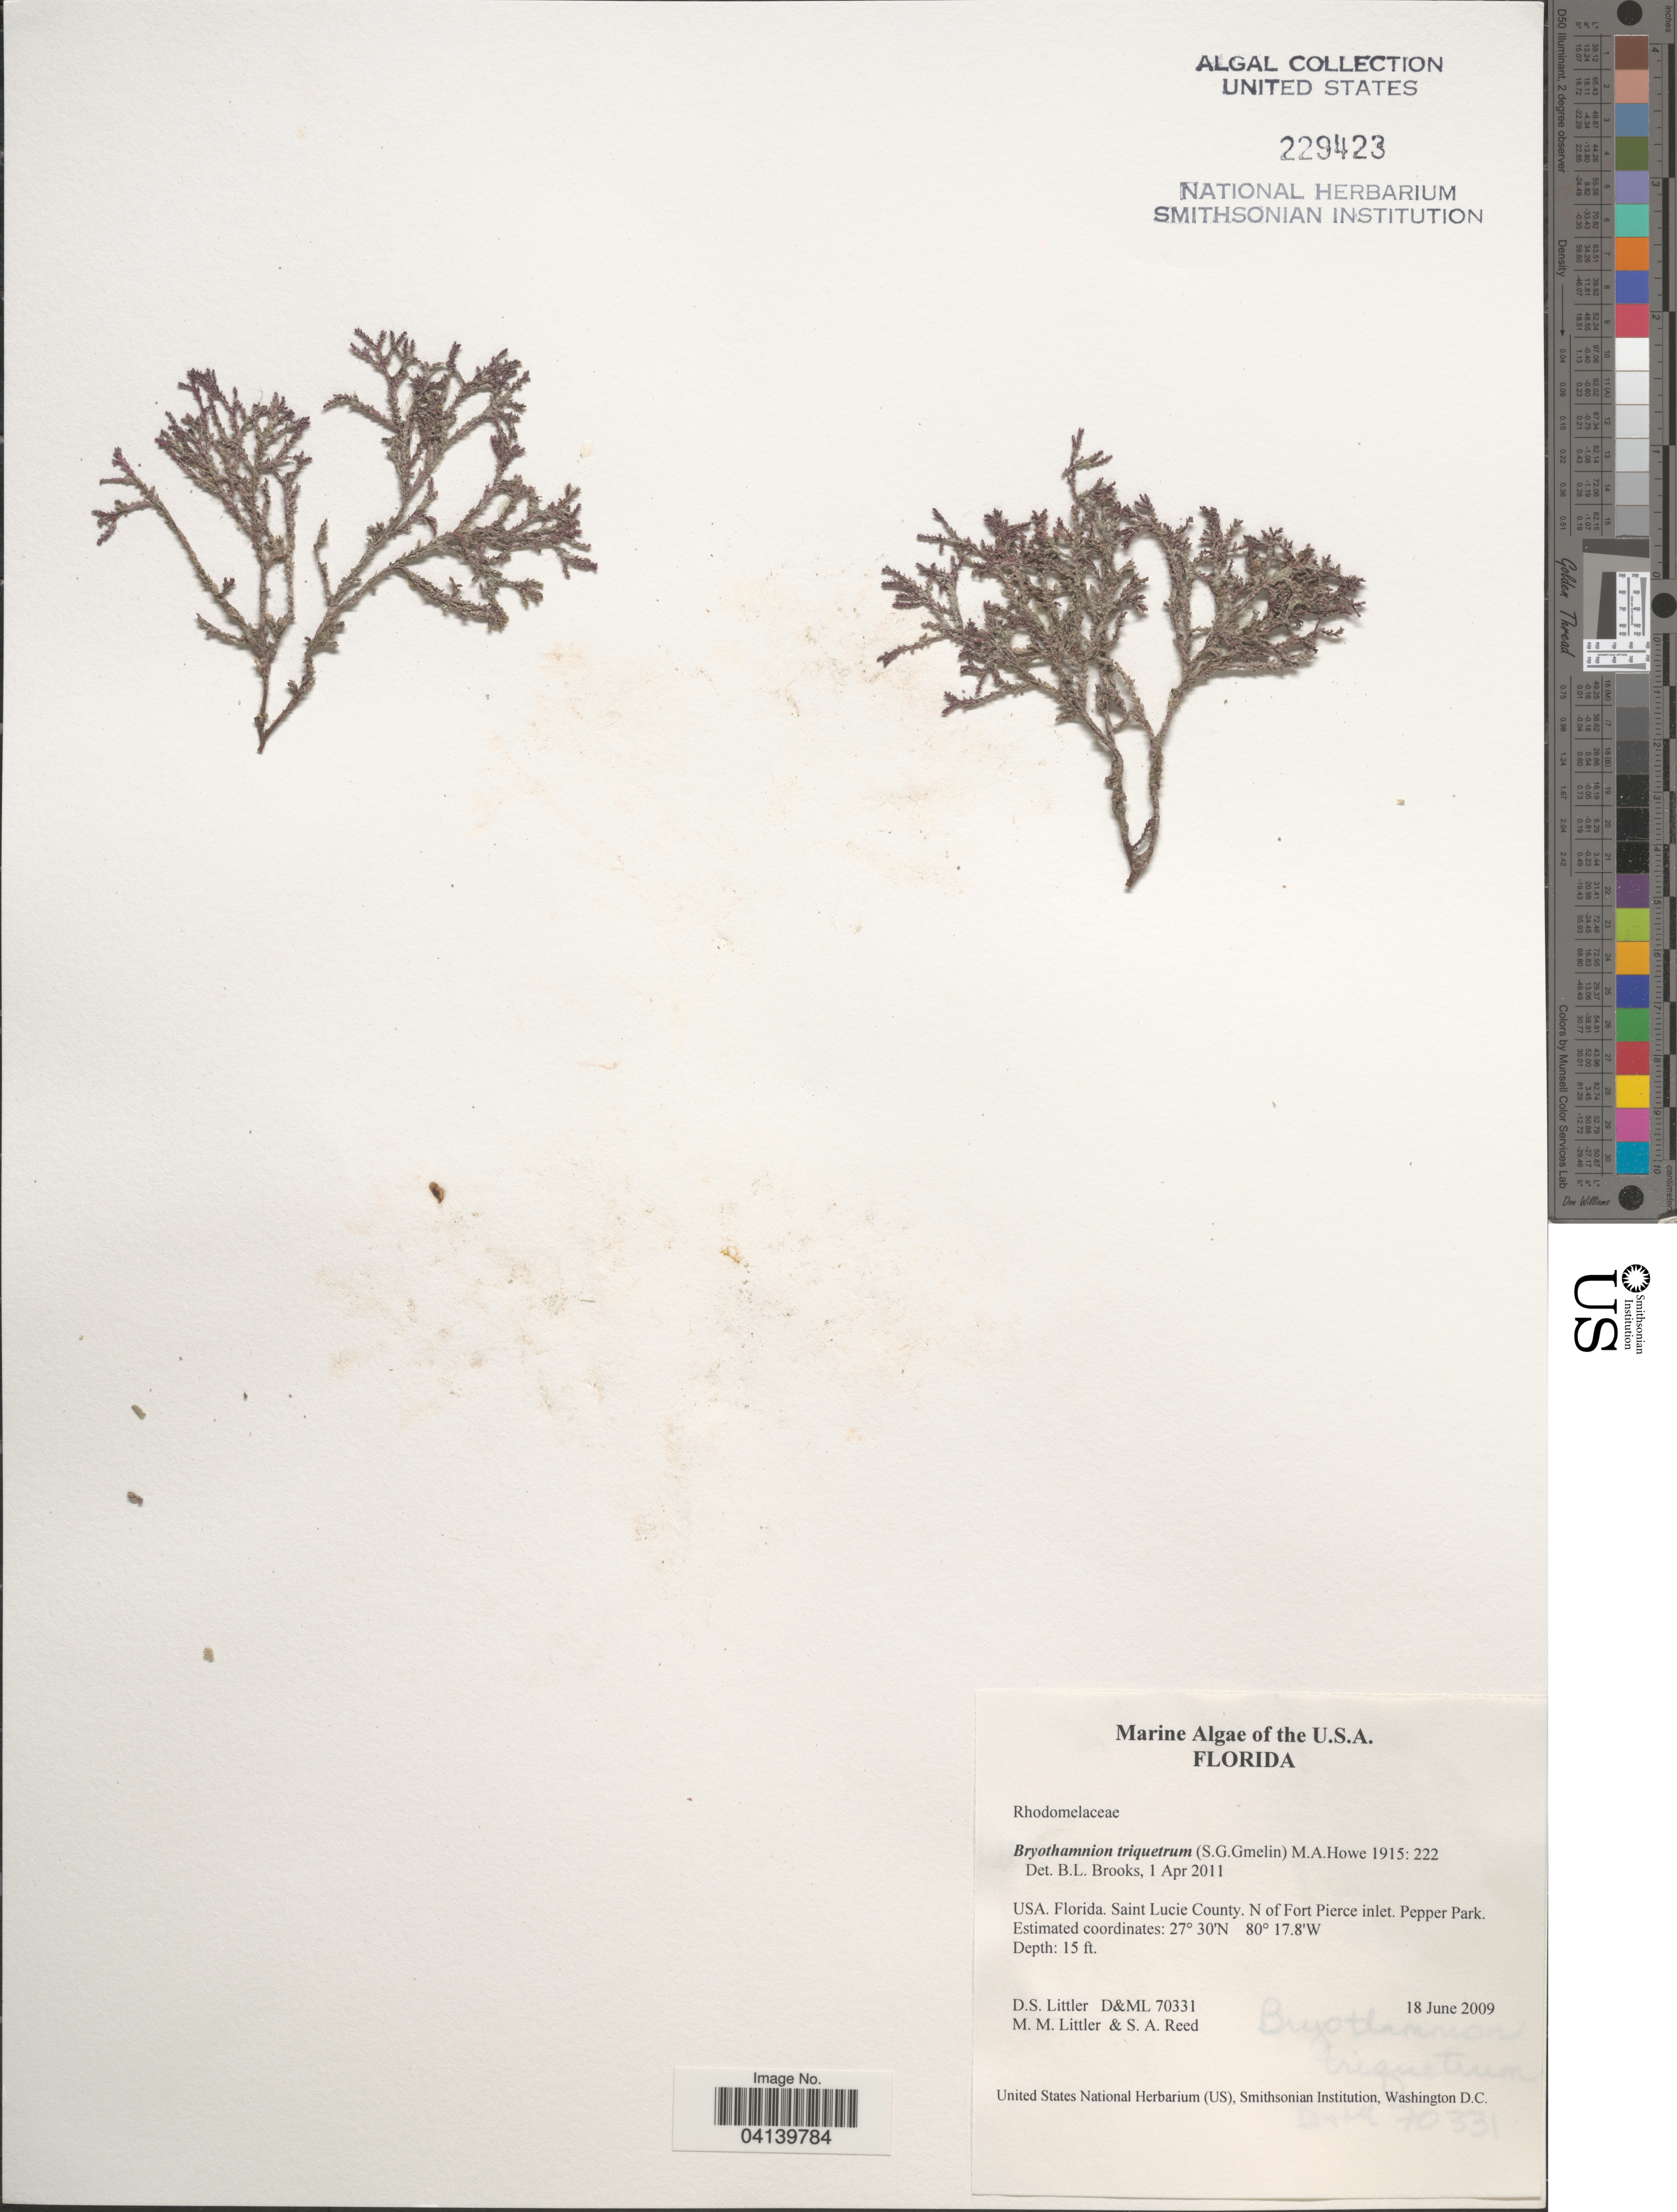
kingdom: Plantae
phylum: Rhodophyta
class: Florideophyceae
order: Ceramiales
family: Rhodomelaceae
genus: Alsidium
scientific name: Alsidium sp.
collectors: D. S. Littler & S. Reed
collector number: D&ML 70331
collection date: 2009-06-18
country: United States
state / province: Florida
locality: Saint Lucie County. N of Fort Pierce inlet. Pepper Park.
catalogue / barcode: US 229423